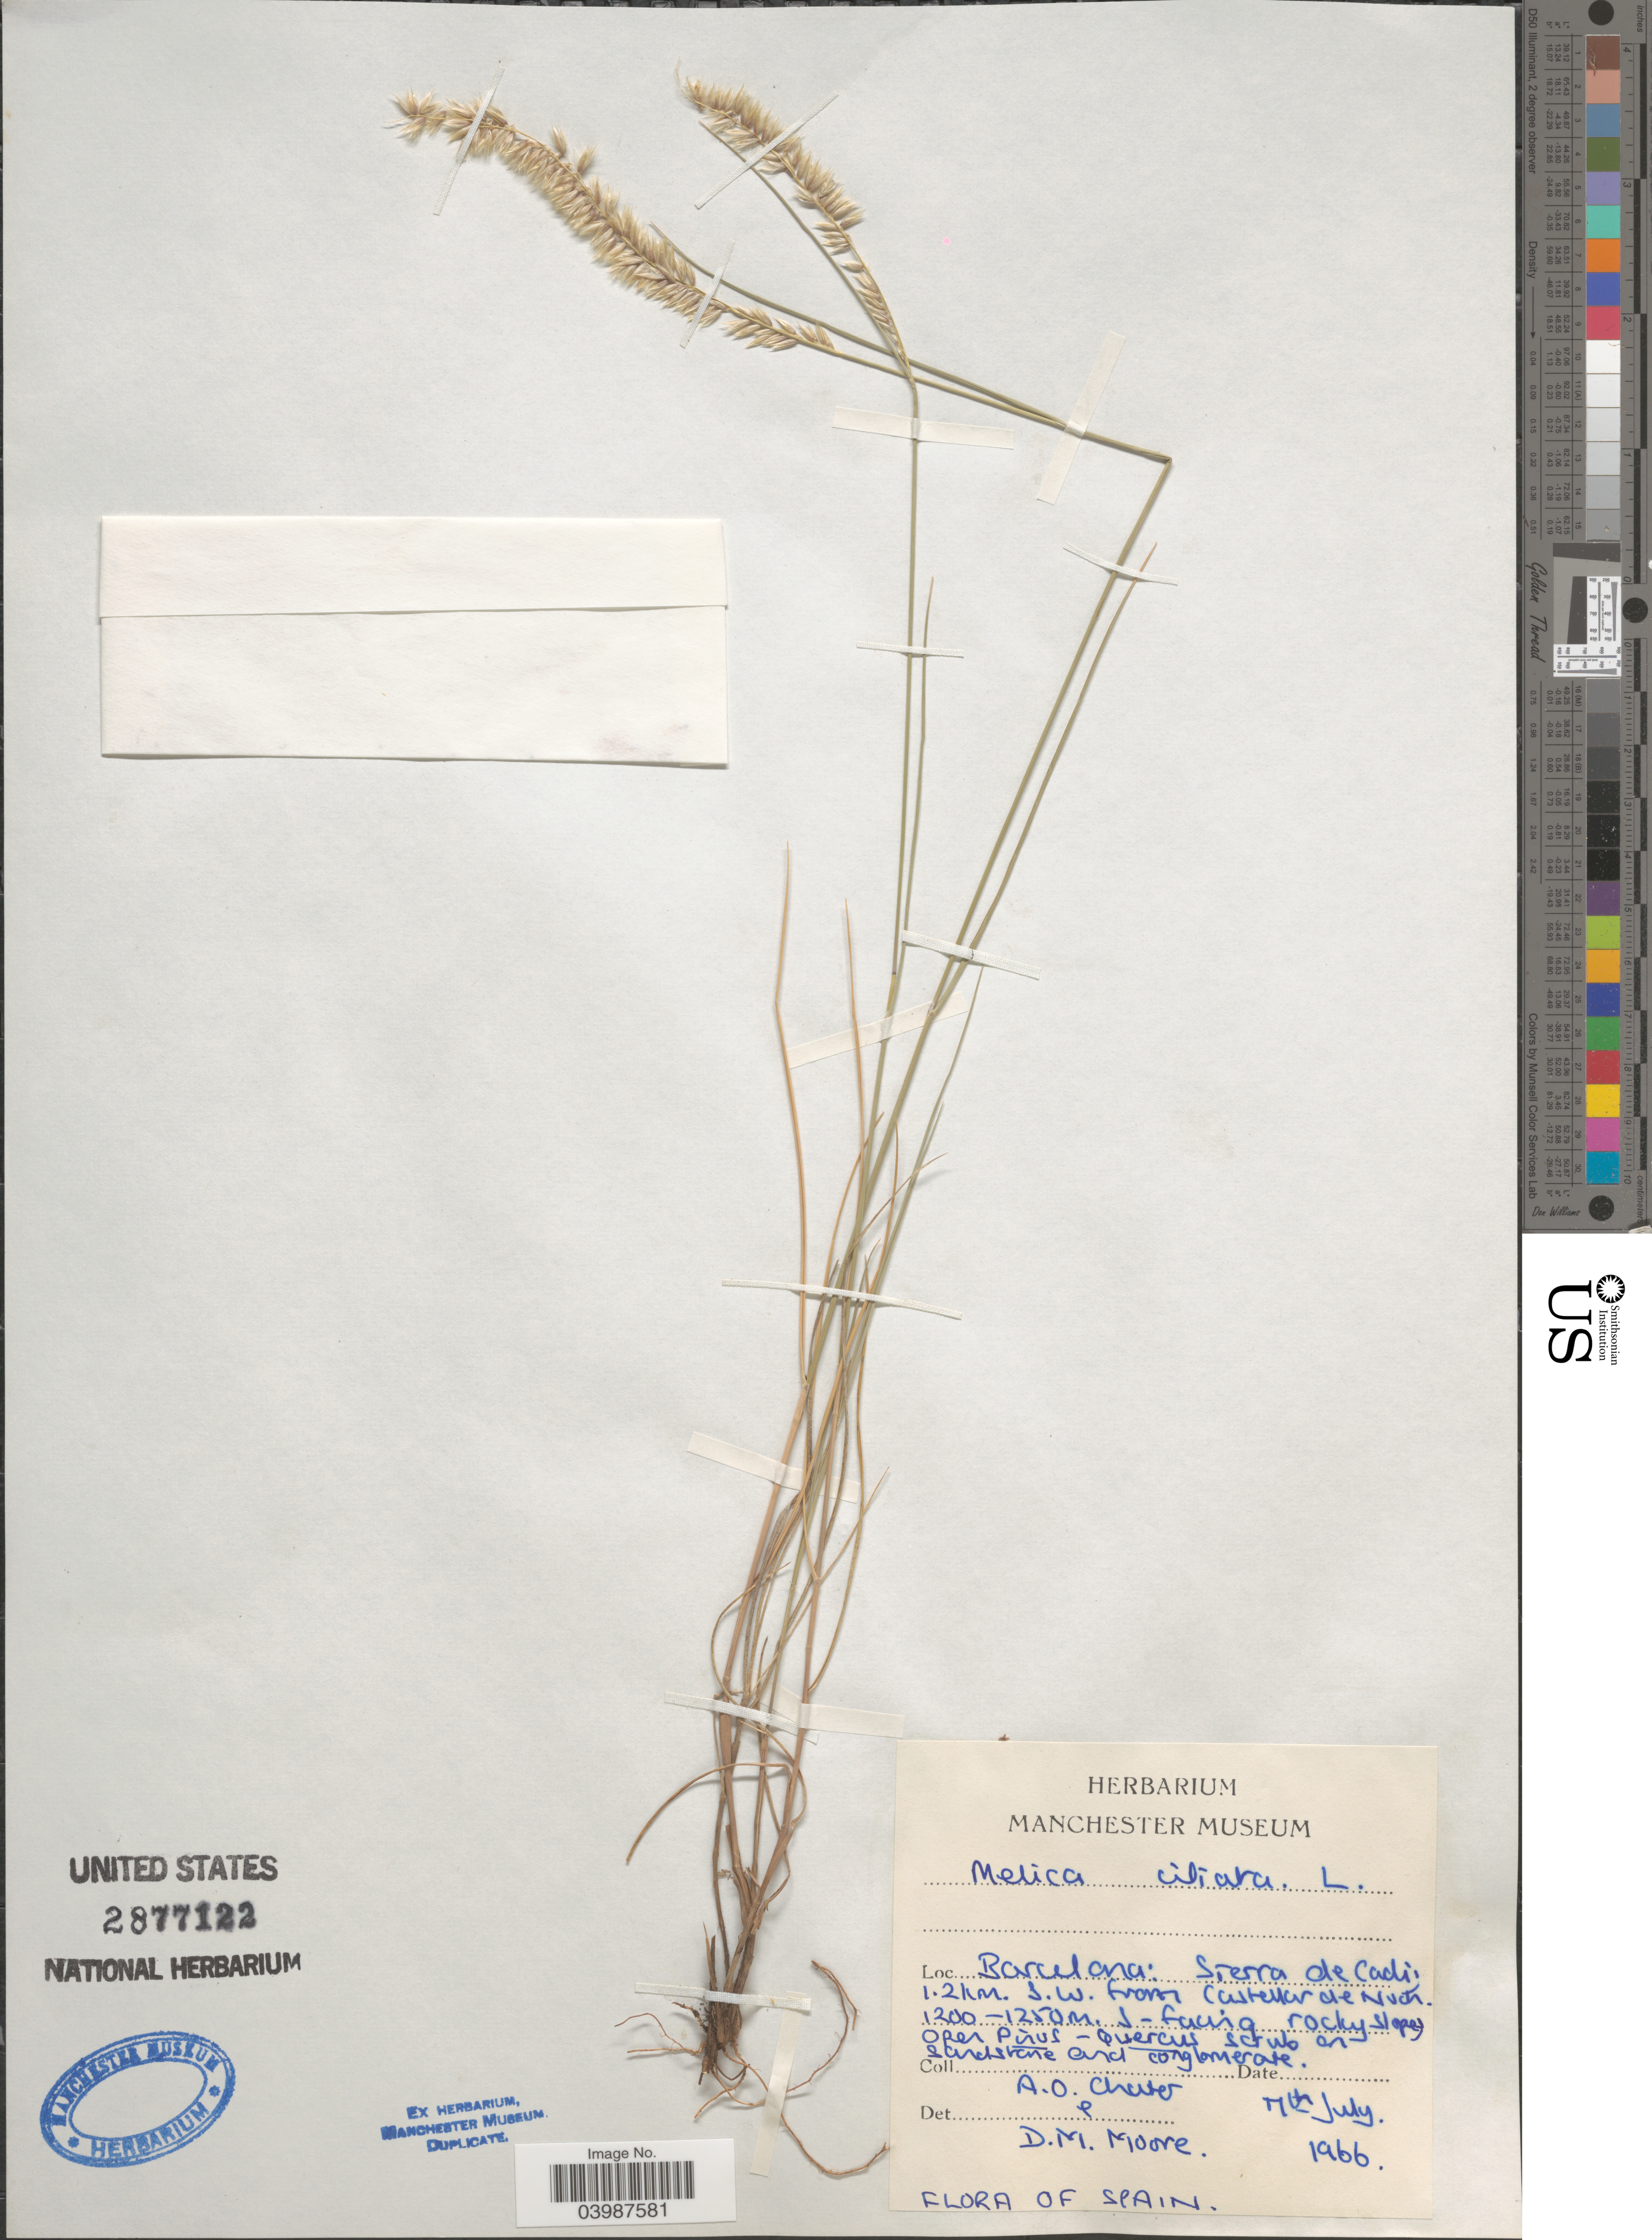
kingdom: Plantae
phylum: Tracheophyta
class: Liliopsida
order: Poales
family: Poaceae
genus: Melica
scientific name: Melica ciliata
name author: L.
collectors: A. O. Chater & D. Moore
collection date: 1966-07-17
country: Spain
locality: Barcelona: Sierra de Cadi: 1.2km. S.W. from Castellar de Nuch. S-facing rocky slope.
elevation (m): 1200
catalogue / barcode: US 2877122